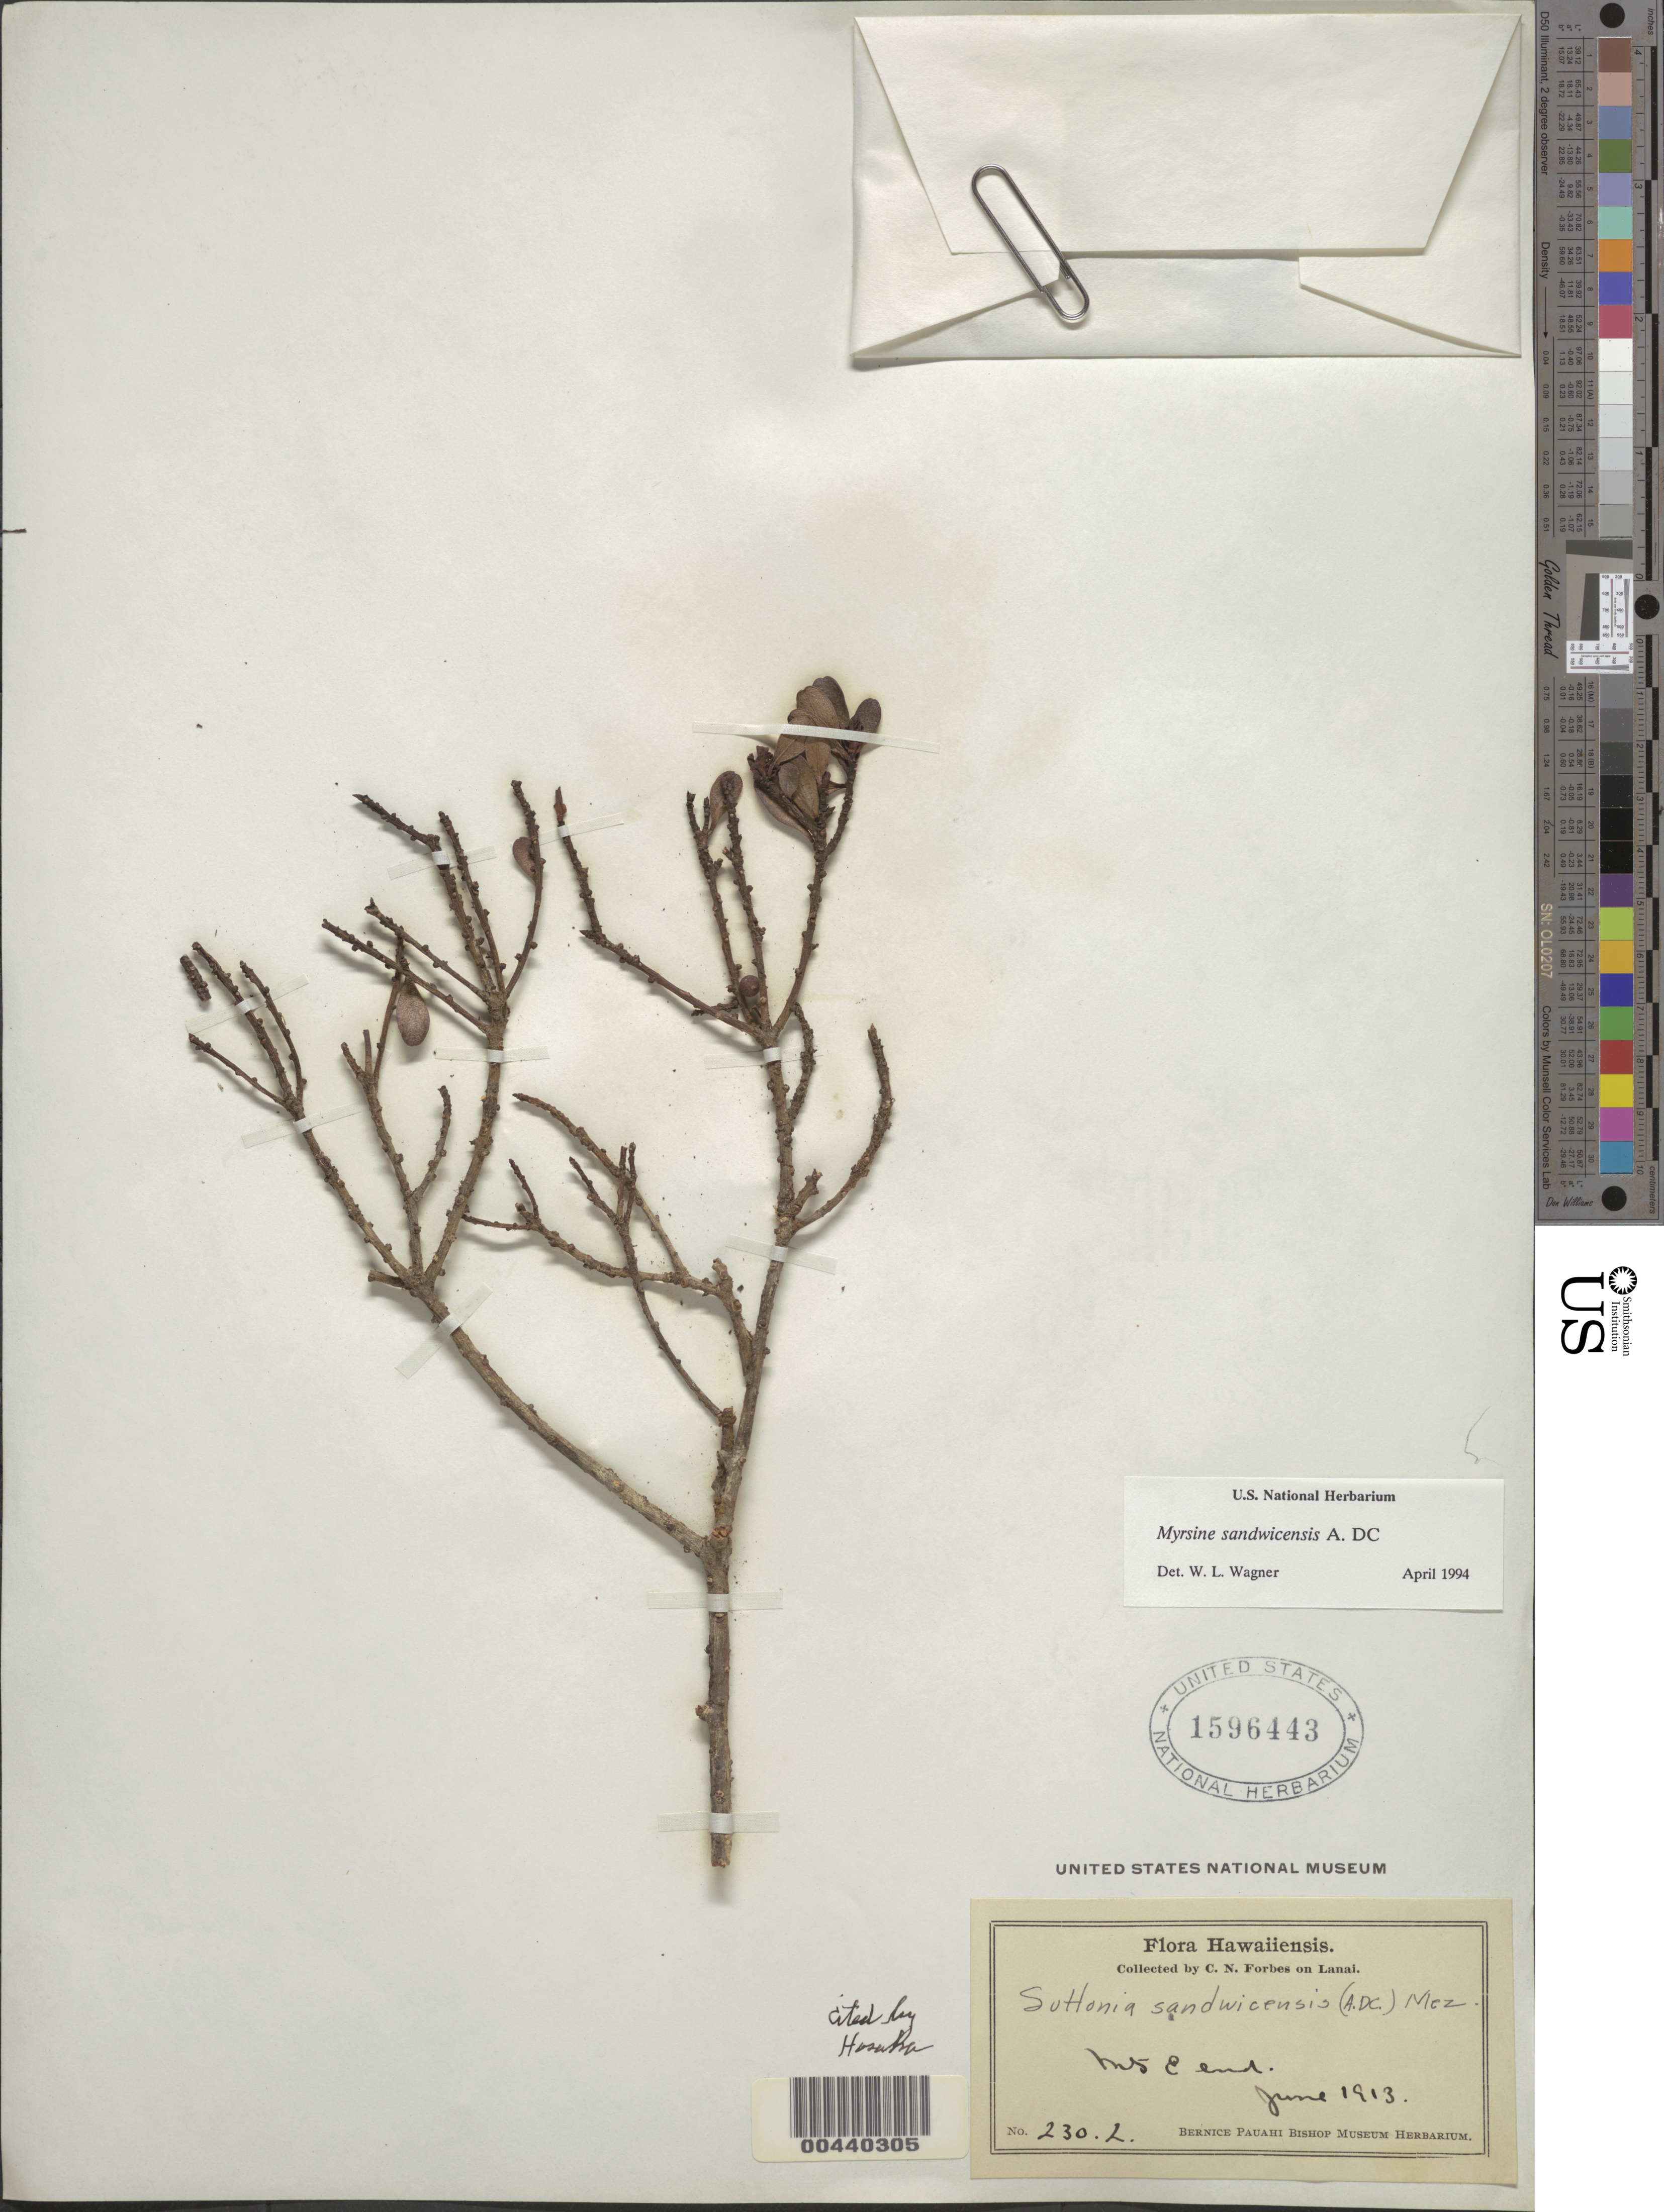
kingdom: Plantae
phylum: Tracheophyta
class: Magnoliopsida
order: Ericales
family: Primulaceae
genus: Myrsine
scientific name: Myrsine sandwicensis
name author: A. DC.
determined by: Wagner, W. L., (BOT), Smithsonian Institution - National Museum of Natural History (UNITED STATES)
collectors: C. N. Forbes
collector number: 230.L.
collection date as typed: Jun 1913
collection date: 1913-06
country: United States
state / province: Hawaii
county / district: Maui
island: Lana'i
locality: Mts. E end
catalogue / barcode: US 1596443